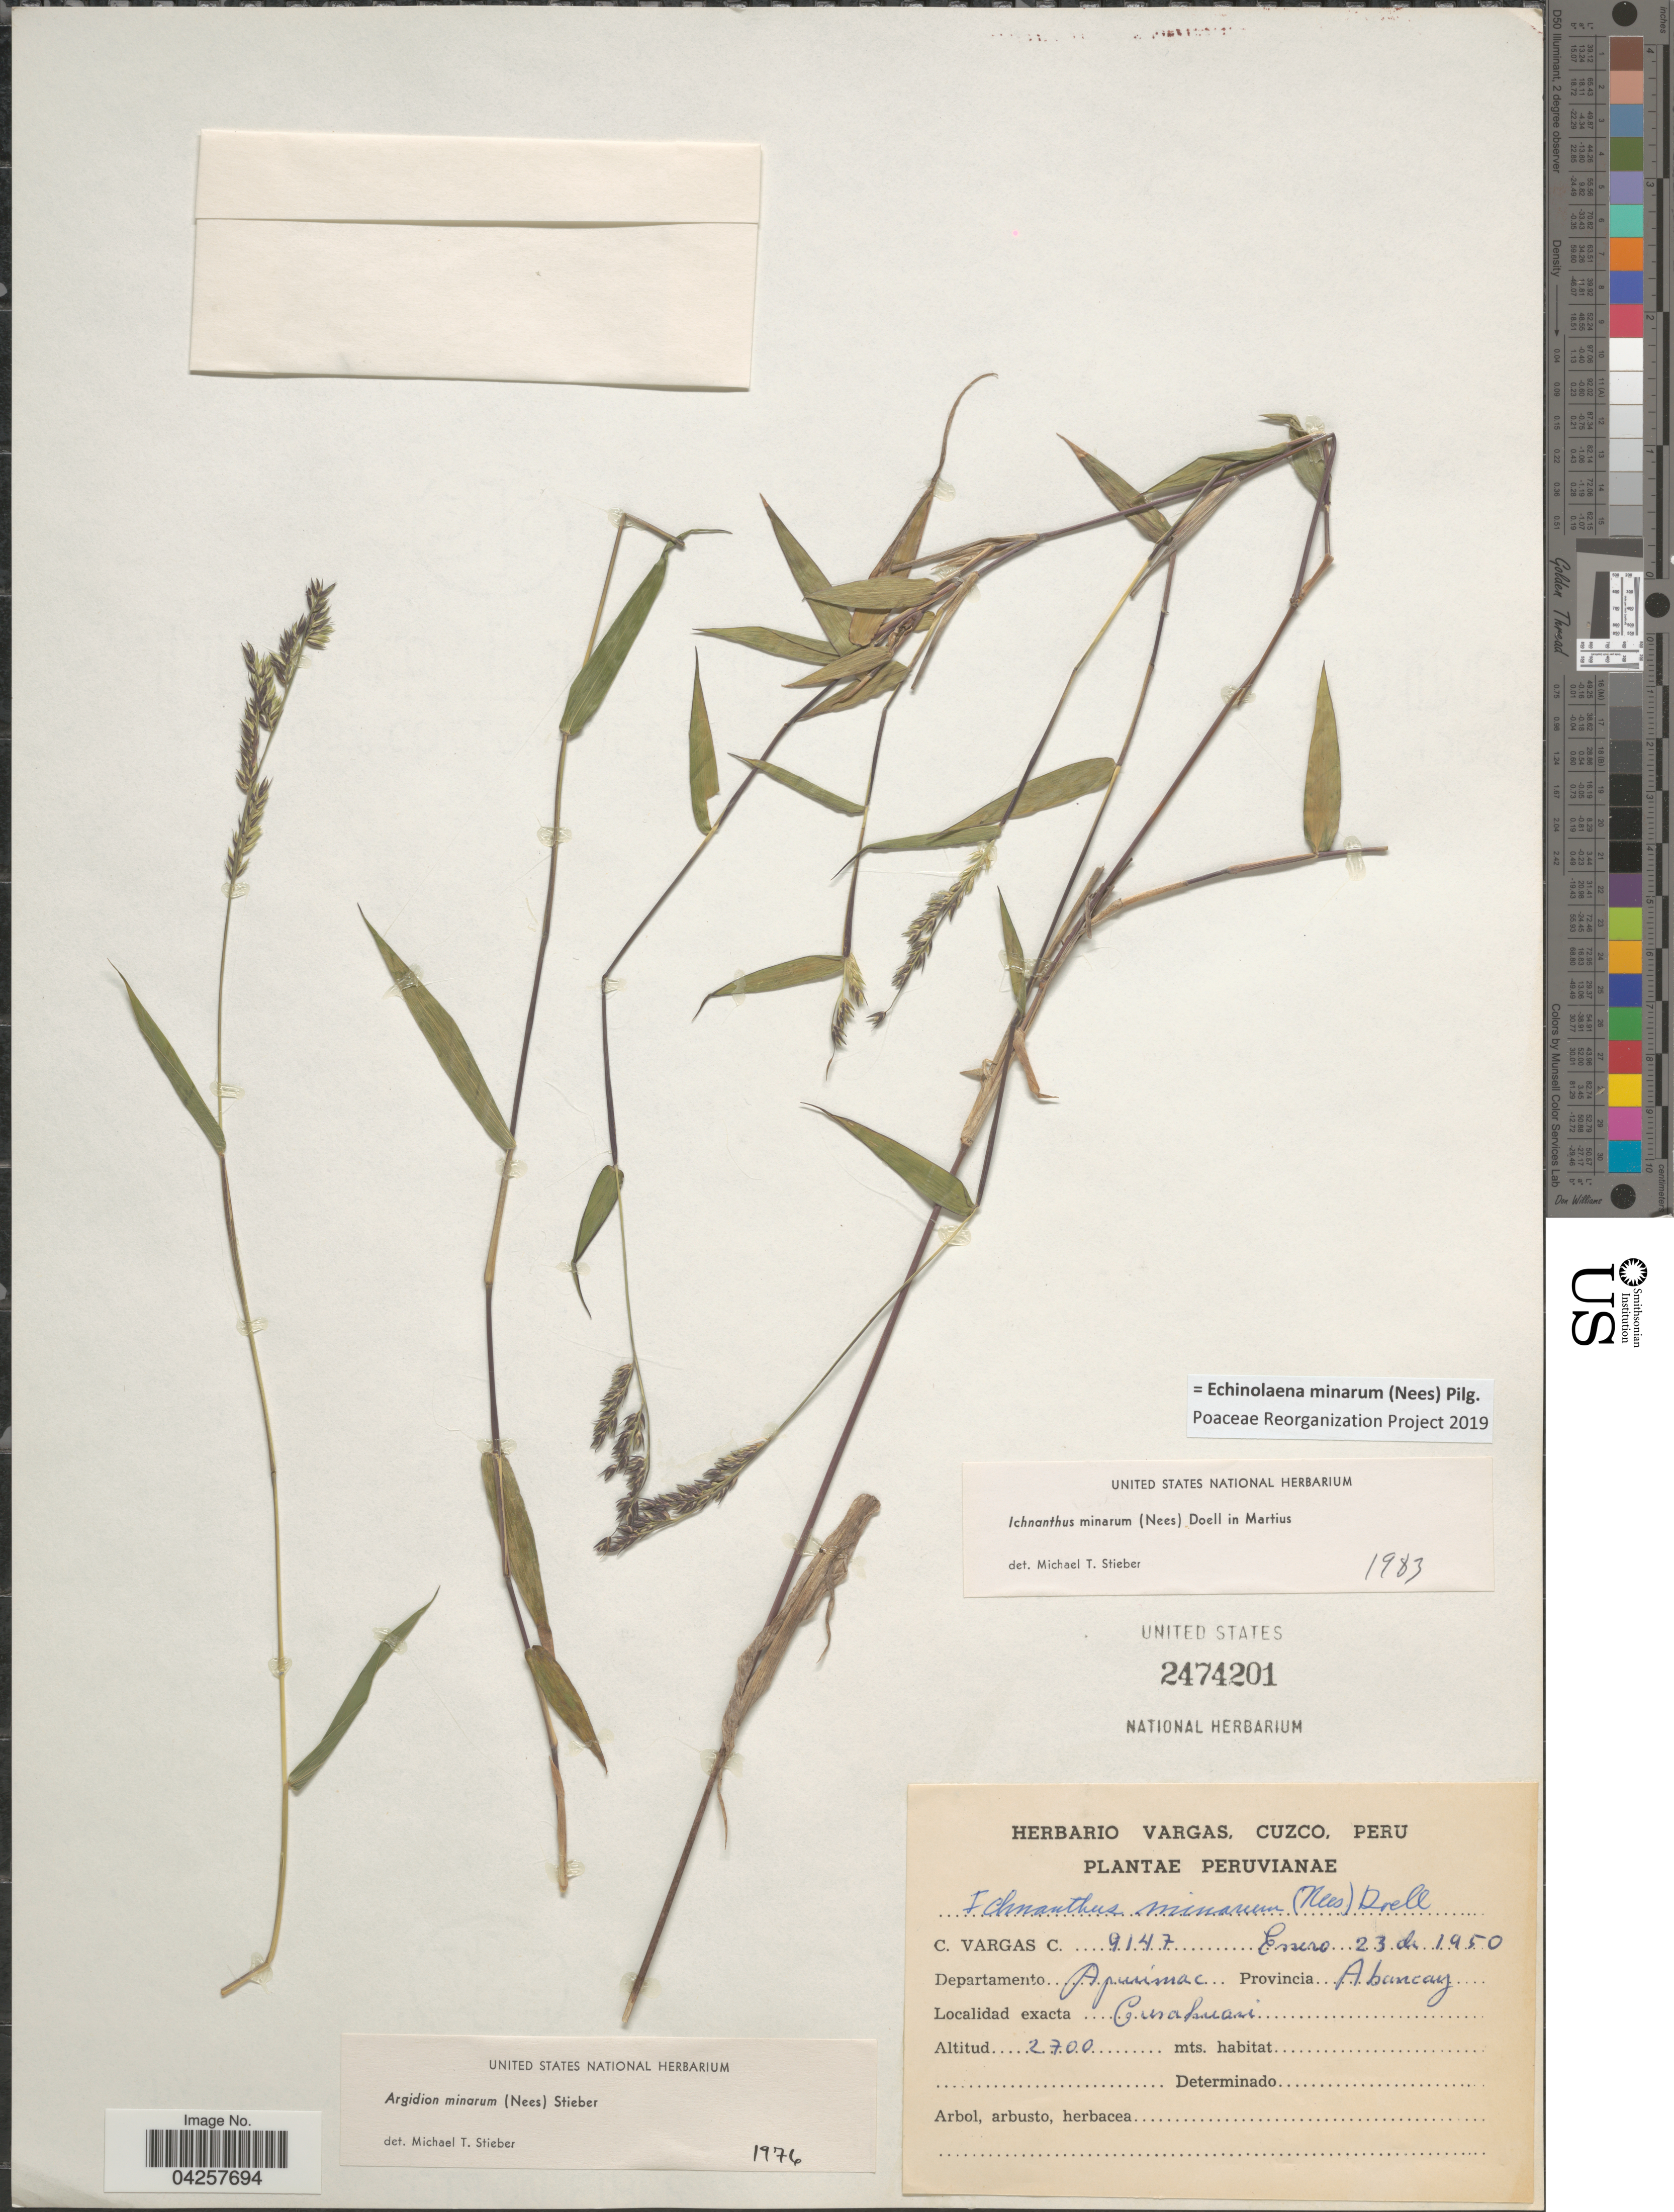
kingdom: Plantae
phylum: Tracheophyta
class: Liliopsida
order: Poales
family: Poaceae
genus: Echinolaena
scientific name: Echinolaena minarum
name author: (Nees) Pilg.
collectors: C. Vargas Calderón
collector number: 9147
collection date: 1950-01-23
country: Peru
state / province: Apurímac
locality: Departamento Apurimac. Provincia Abancay. Curahuari.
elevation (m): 2700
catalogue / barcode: US 2474201